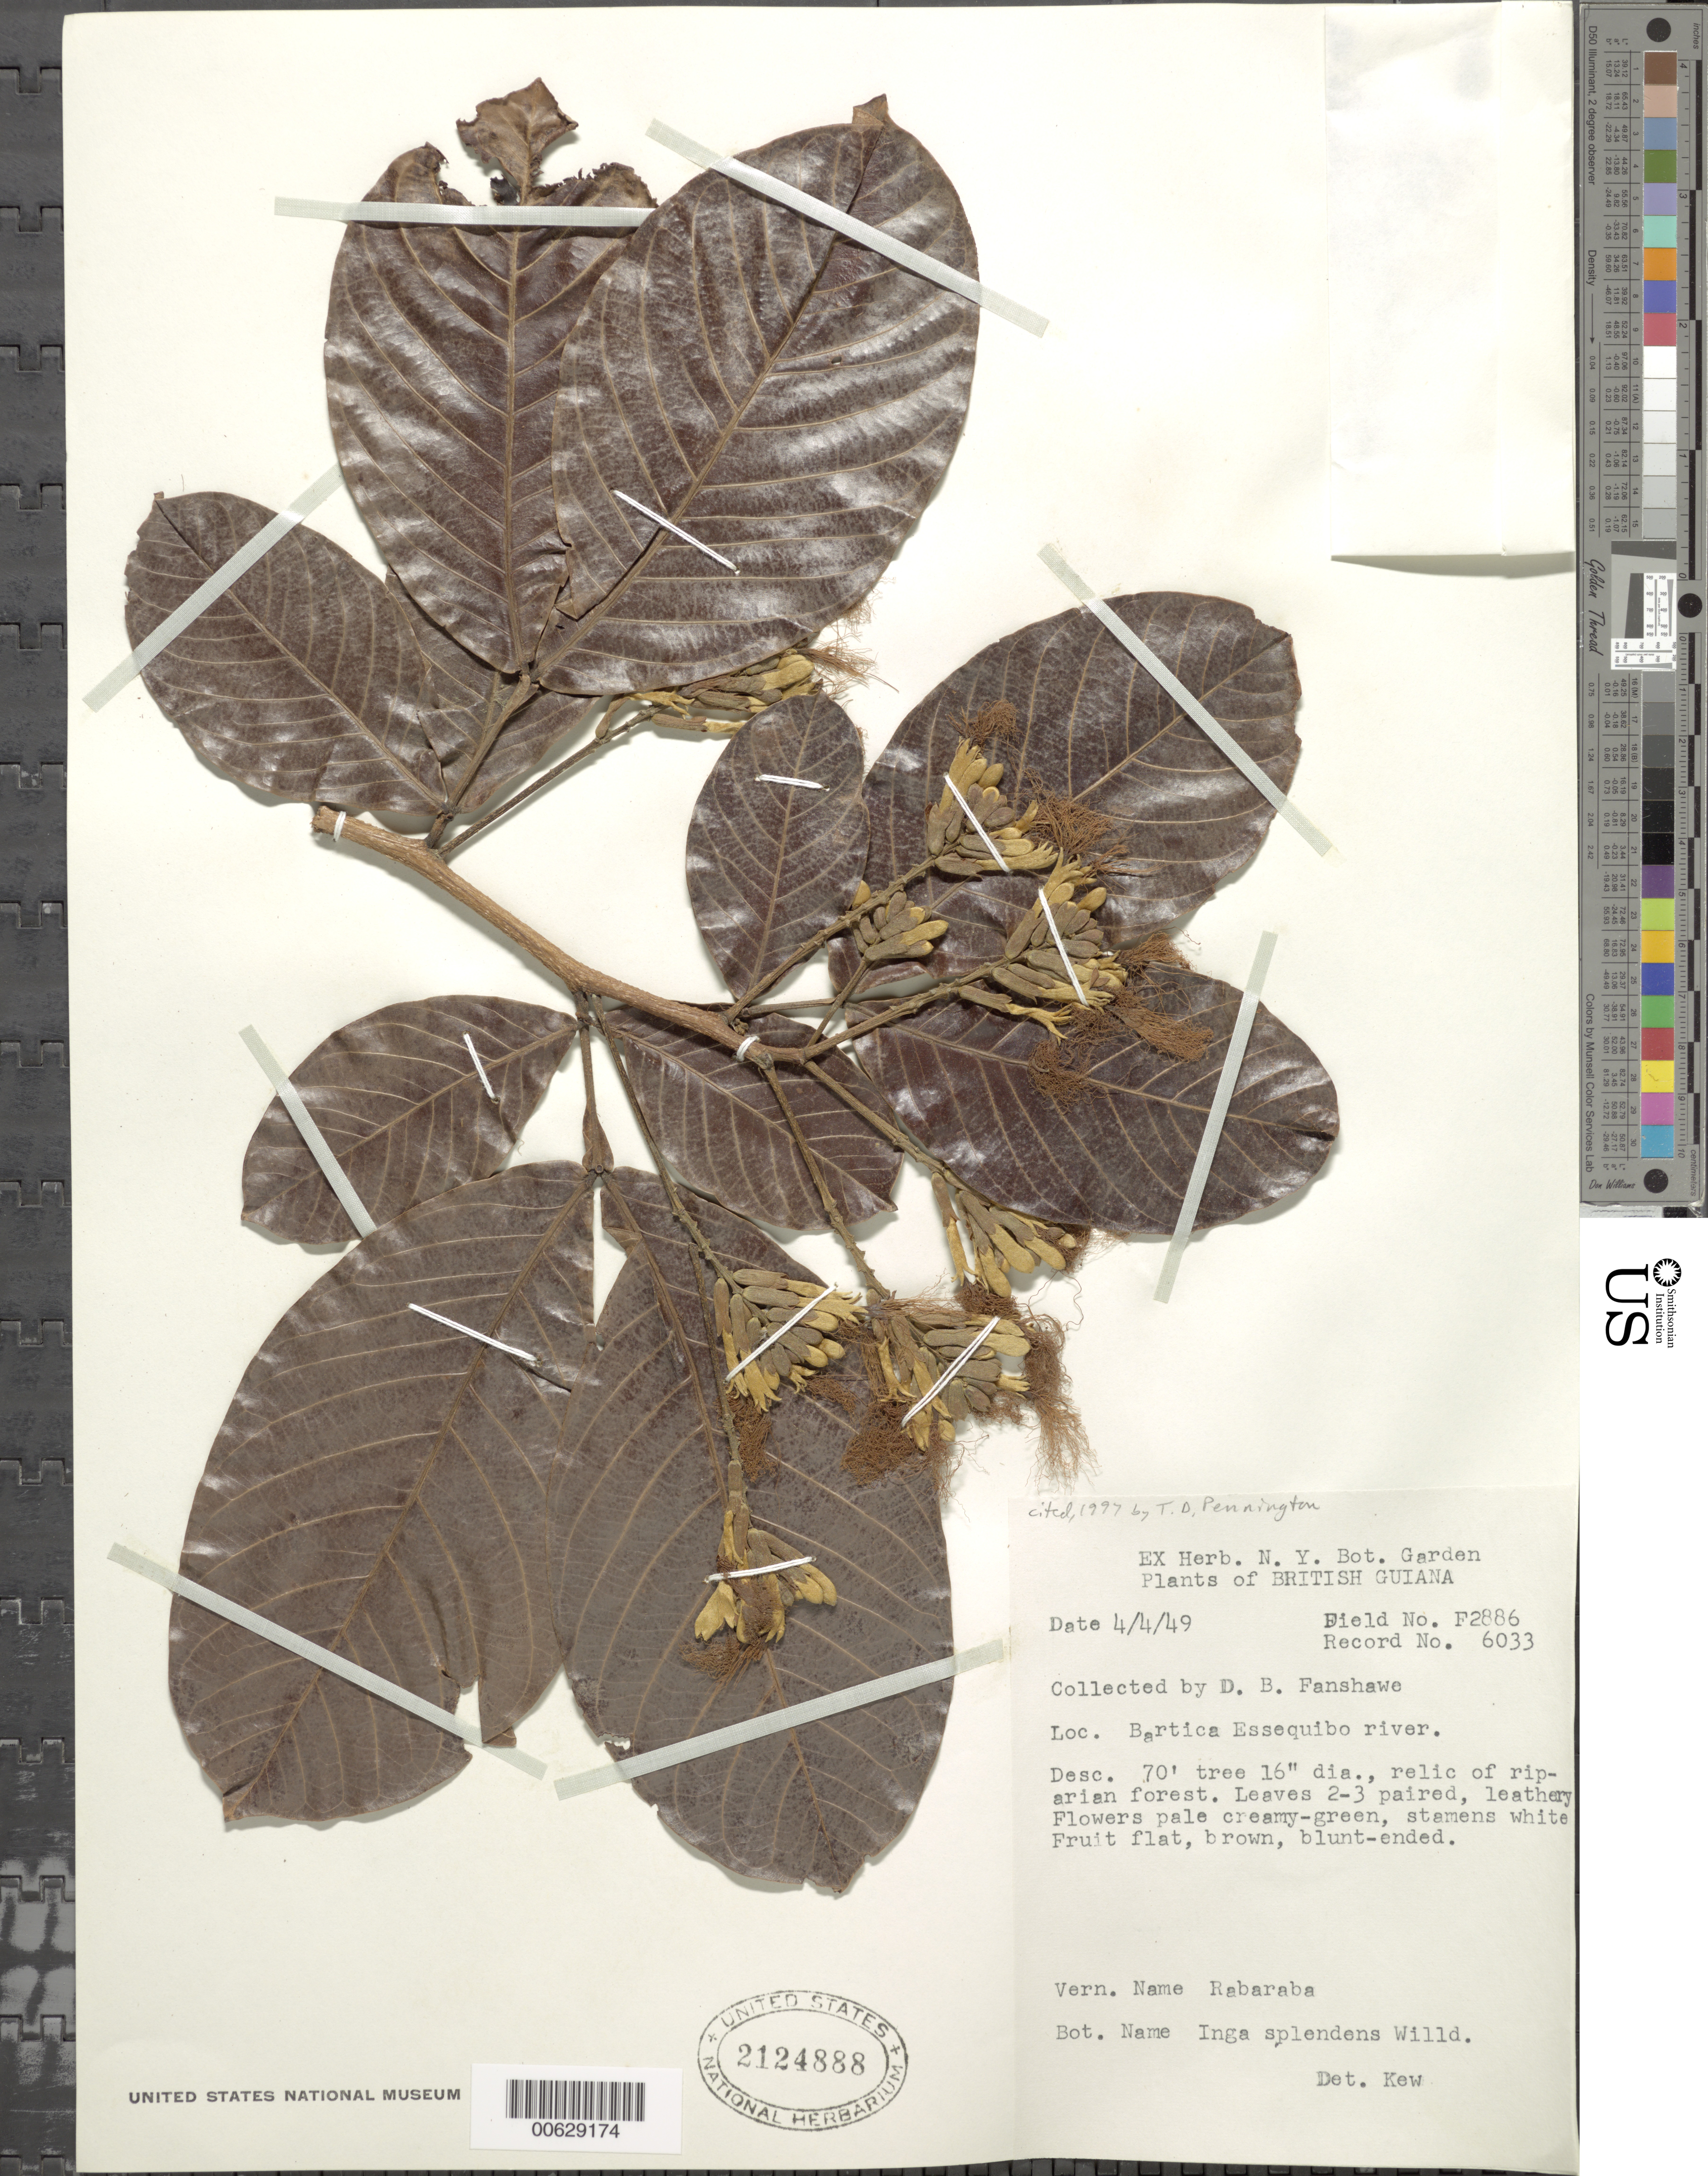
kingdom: Plantae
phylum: Tracheophyta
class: Magnoliopsida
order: Fabales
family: Fabaceae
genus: Inga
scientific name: Inga splendens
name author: Willd.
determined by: Pennington, T. D., (K)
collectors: D. B. Fanshawe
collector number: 6033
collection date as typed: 4-Apr-49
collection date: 1949-04-04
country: Guyana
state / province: Cuyuni-Mazaruni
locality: Bartica, Essequibo R.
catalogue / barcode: US 2124888